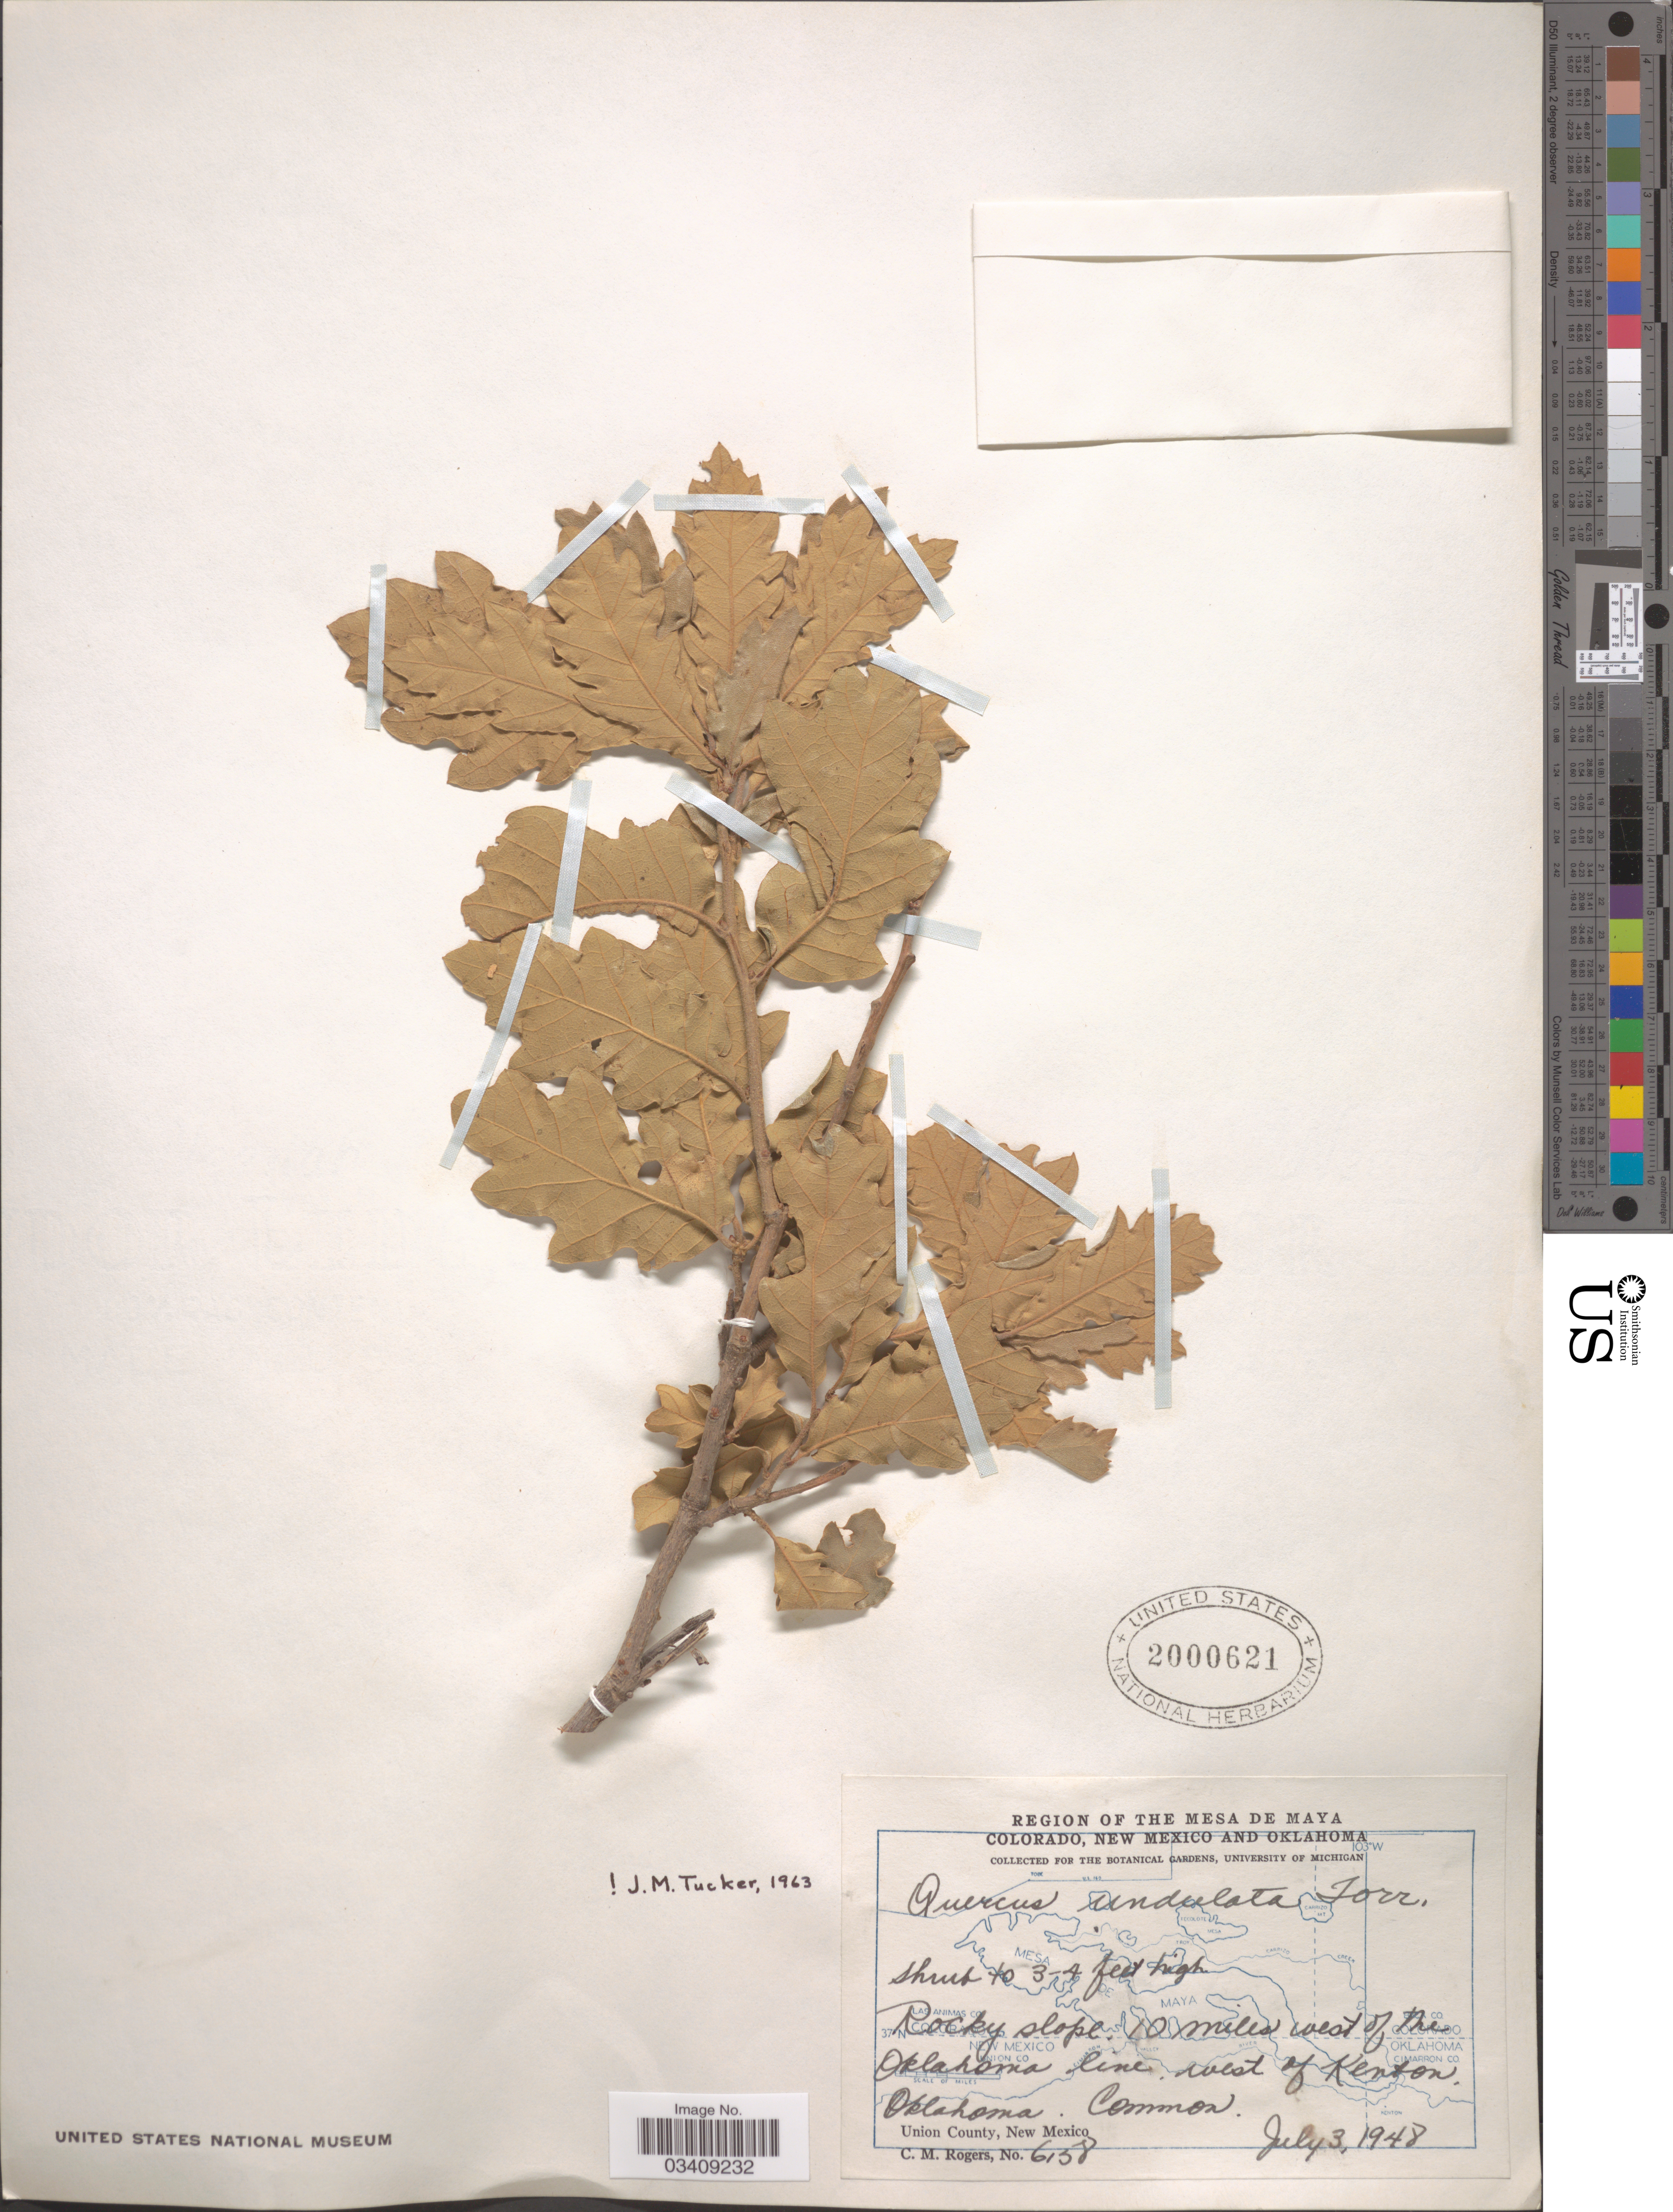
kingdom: Plantae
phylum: Tracheophyta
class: Magnoliopsida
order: Fagales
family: Fagaceae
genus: Quercus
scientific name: Quercus undulata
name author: Torr.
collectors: C. M. Rogers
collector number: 6158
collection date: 1948-07-03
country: United States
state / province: New Mexico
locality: Region of the Mesa de Maya. Rocky slope, 10 miles west of the Oklahoma line, west of Kenton, Oklahoma. Union County.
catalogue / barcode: US 2000621